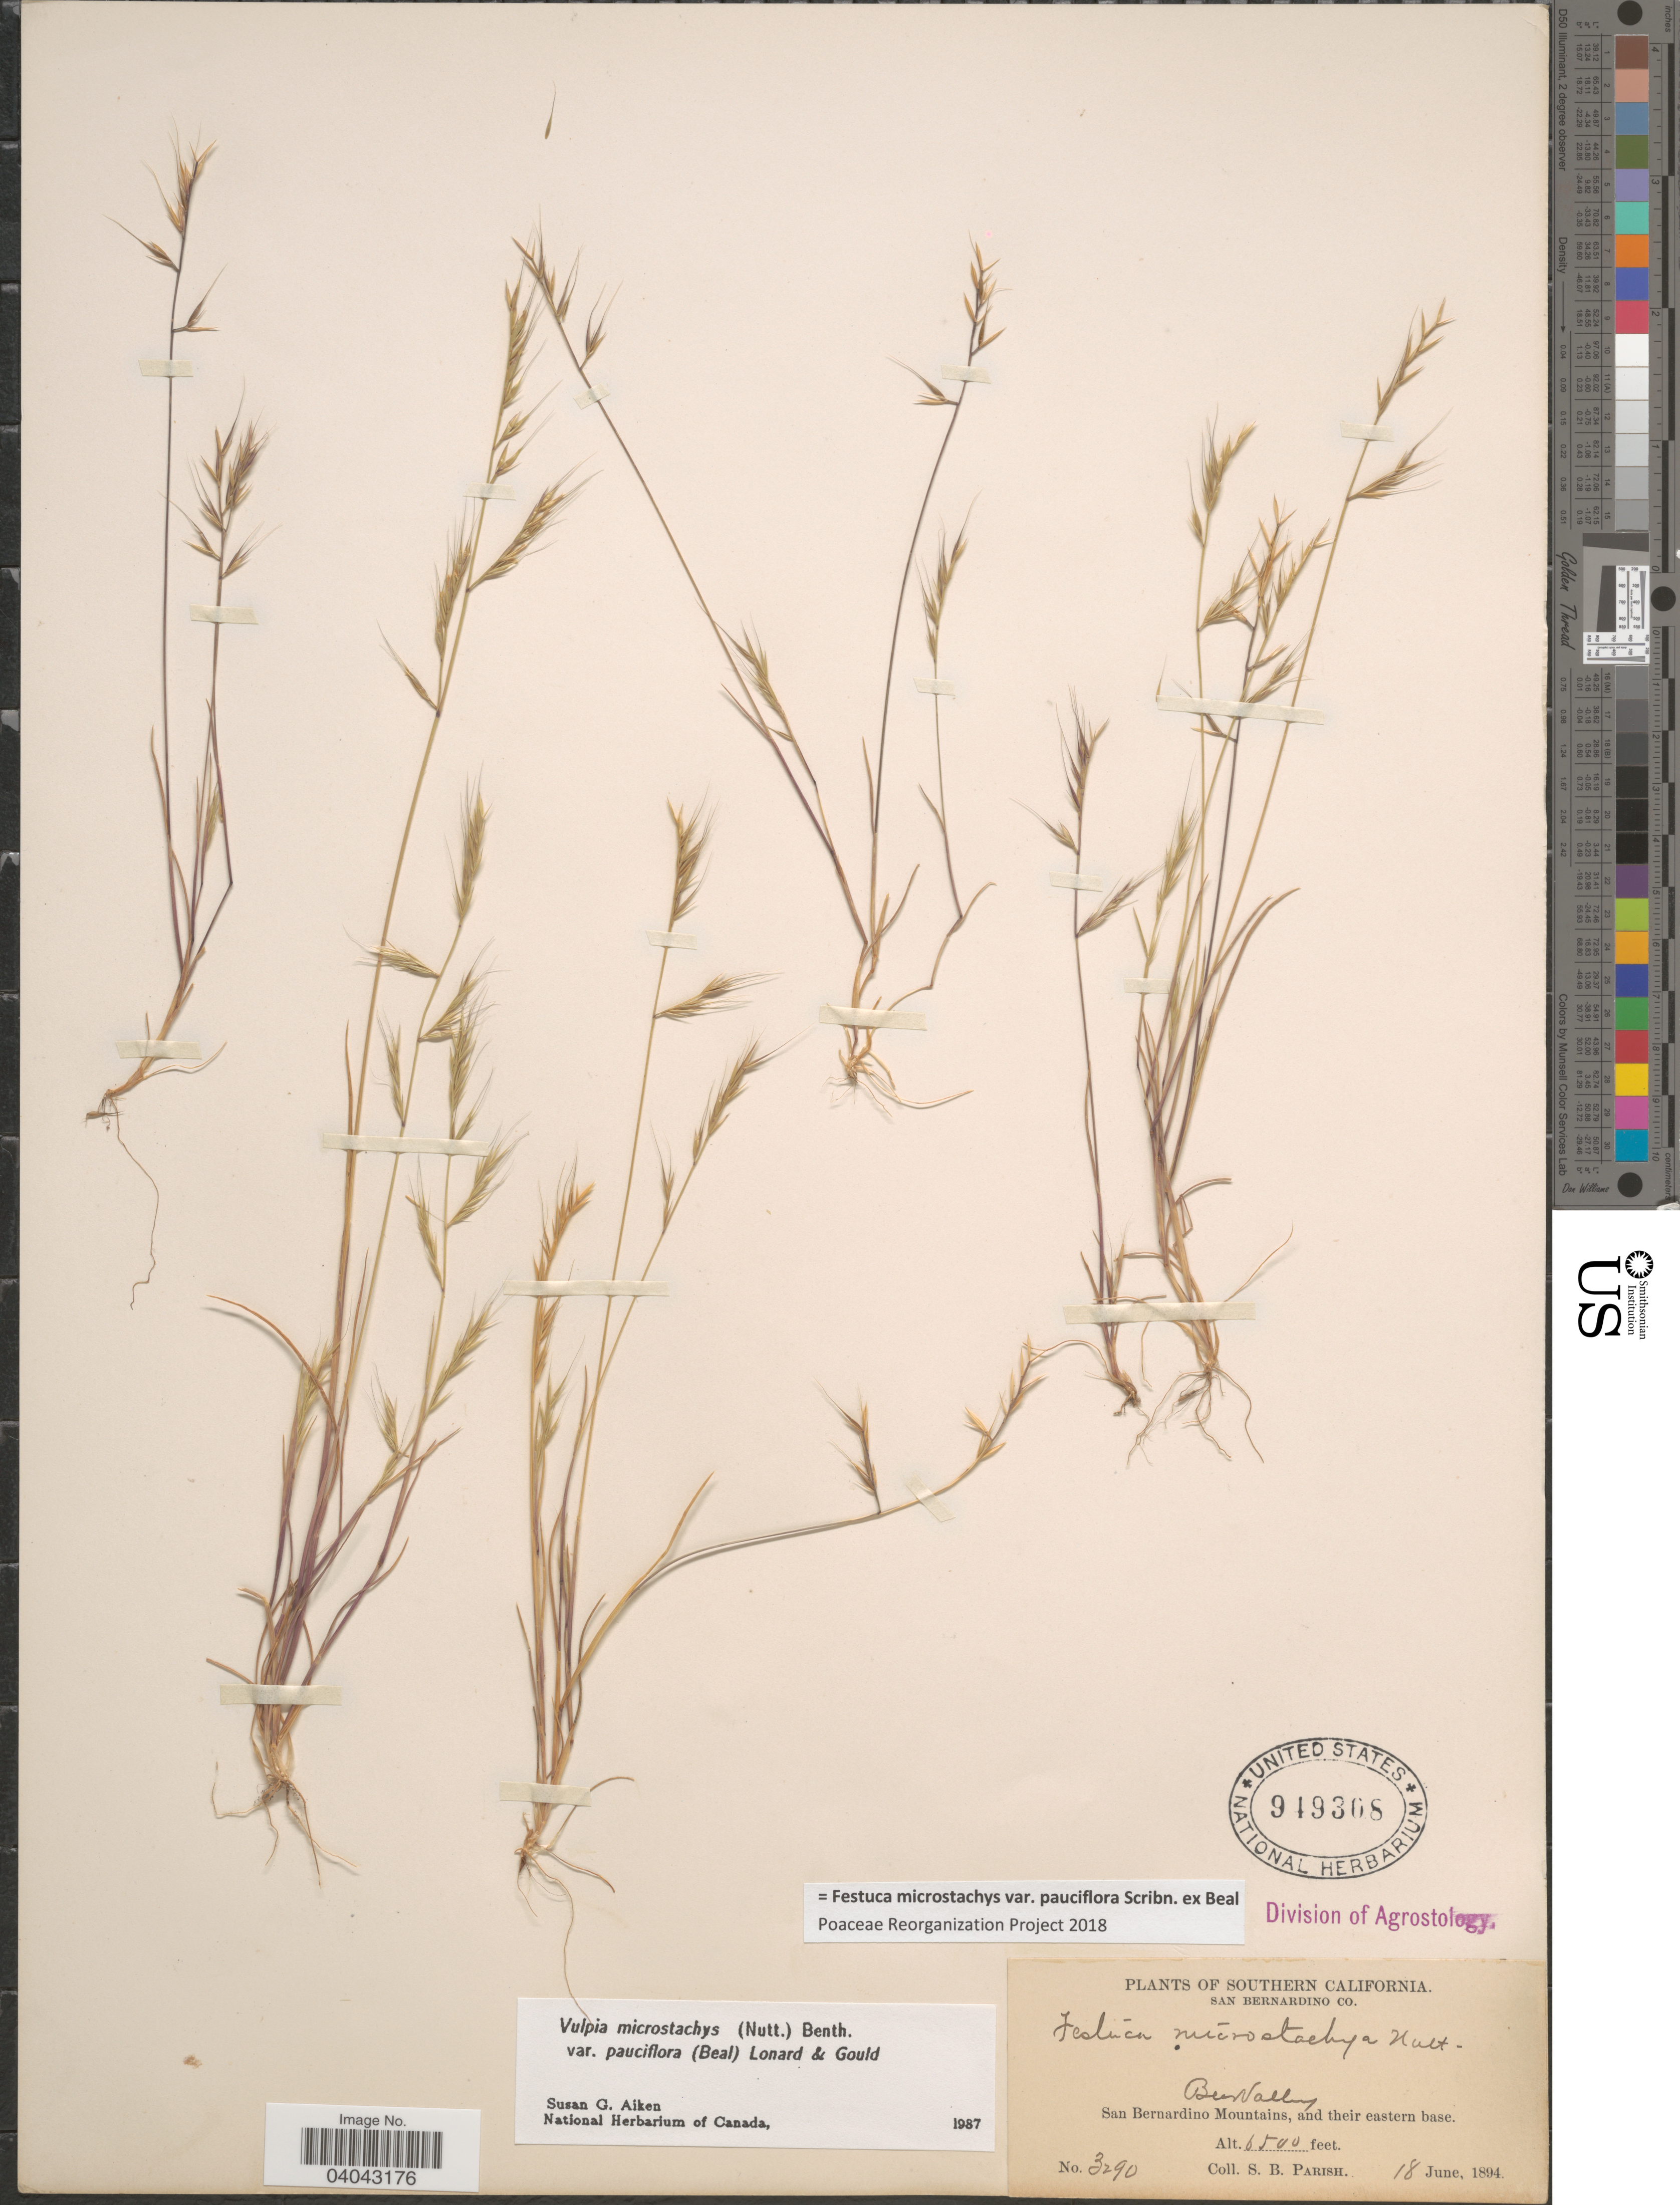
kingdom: Plantae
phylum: Tracheophyta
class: Liliopsida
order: Poales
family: Poaceae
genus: Festuca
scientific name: Festuca microstachys var. pauciflora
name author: Scribn. ex W.J. Beal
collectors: S. B. Parish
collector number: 3290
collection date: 1894-06-18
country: United States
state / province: California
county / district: San Bernardino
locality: Southern California. San Bernardino Co. Bear Valley. San Bernardino Mountains, and their eastern base.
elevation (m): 1981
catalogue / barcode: US 949308